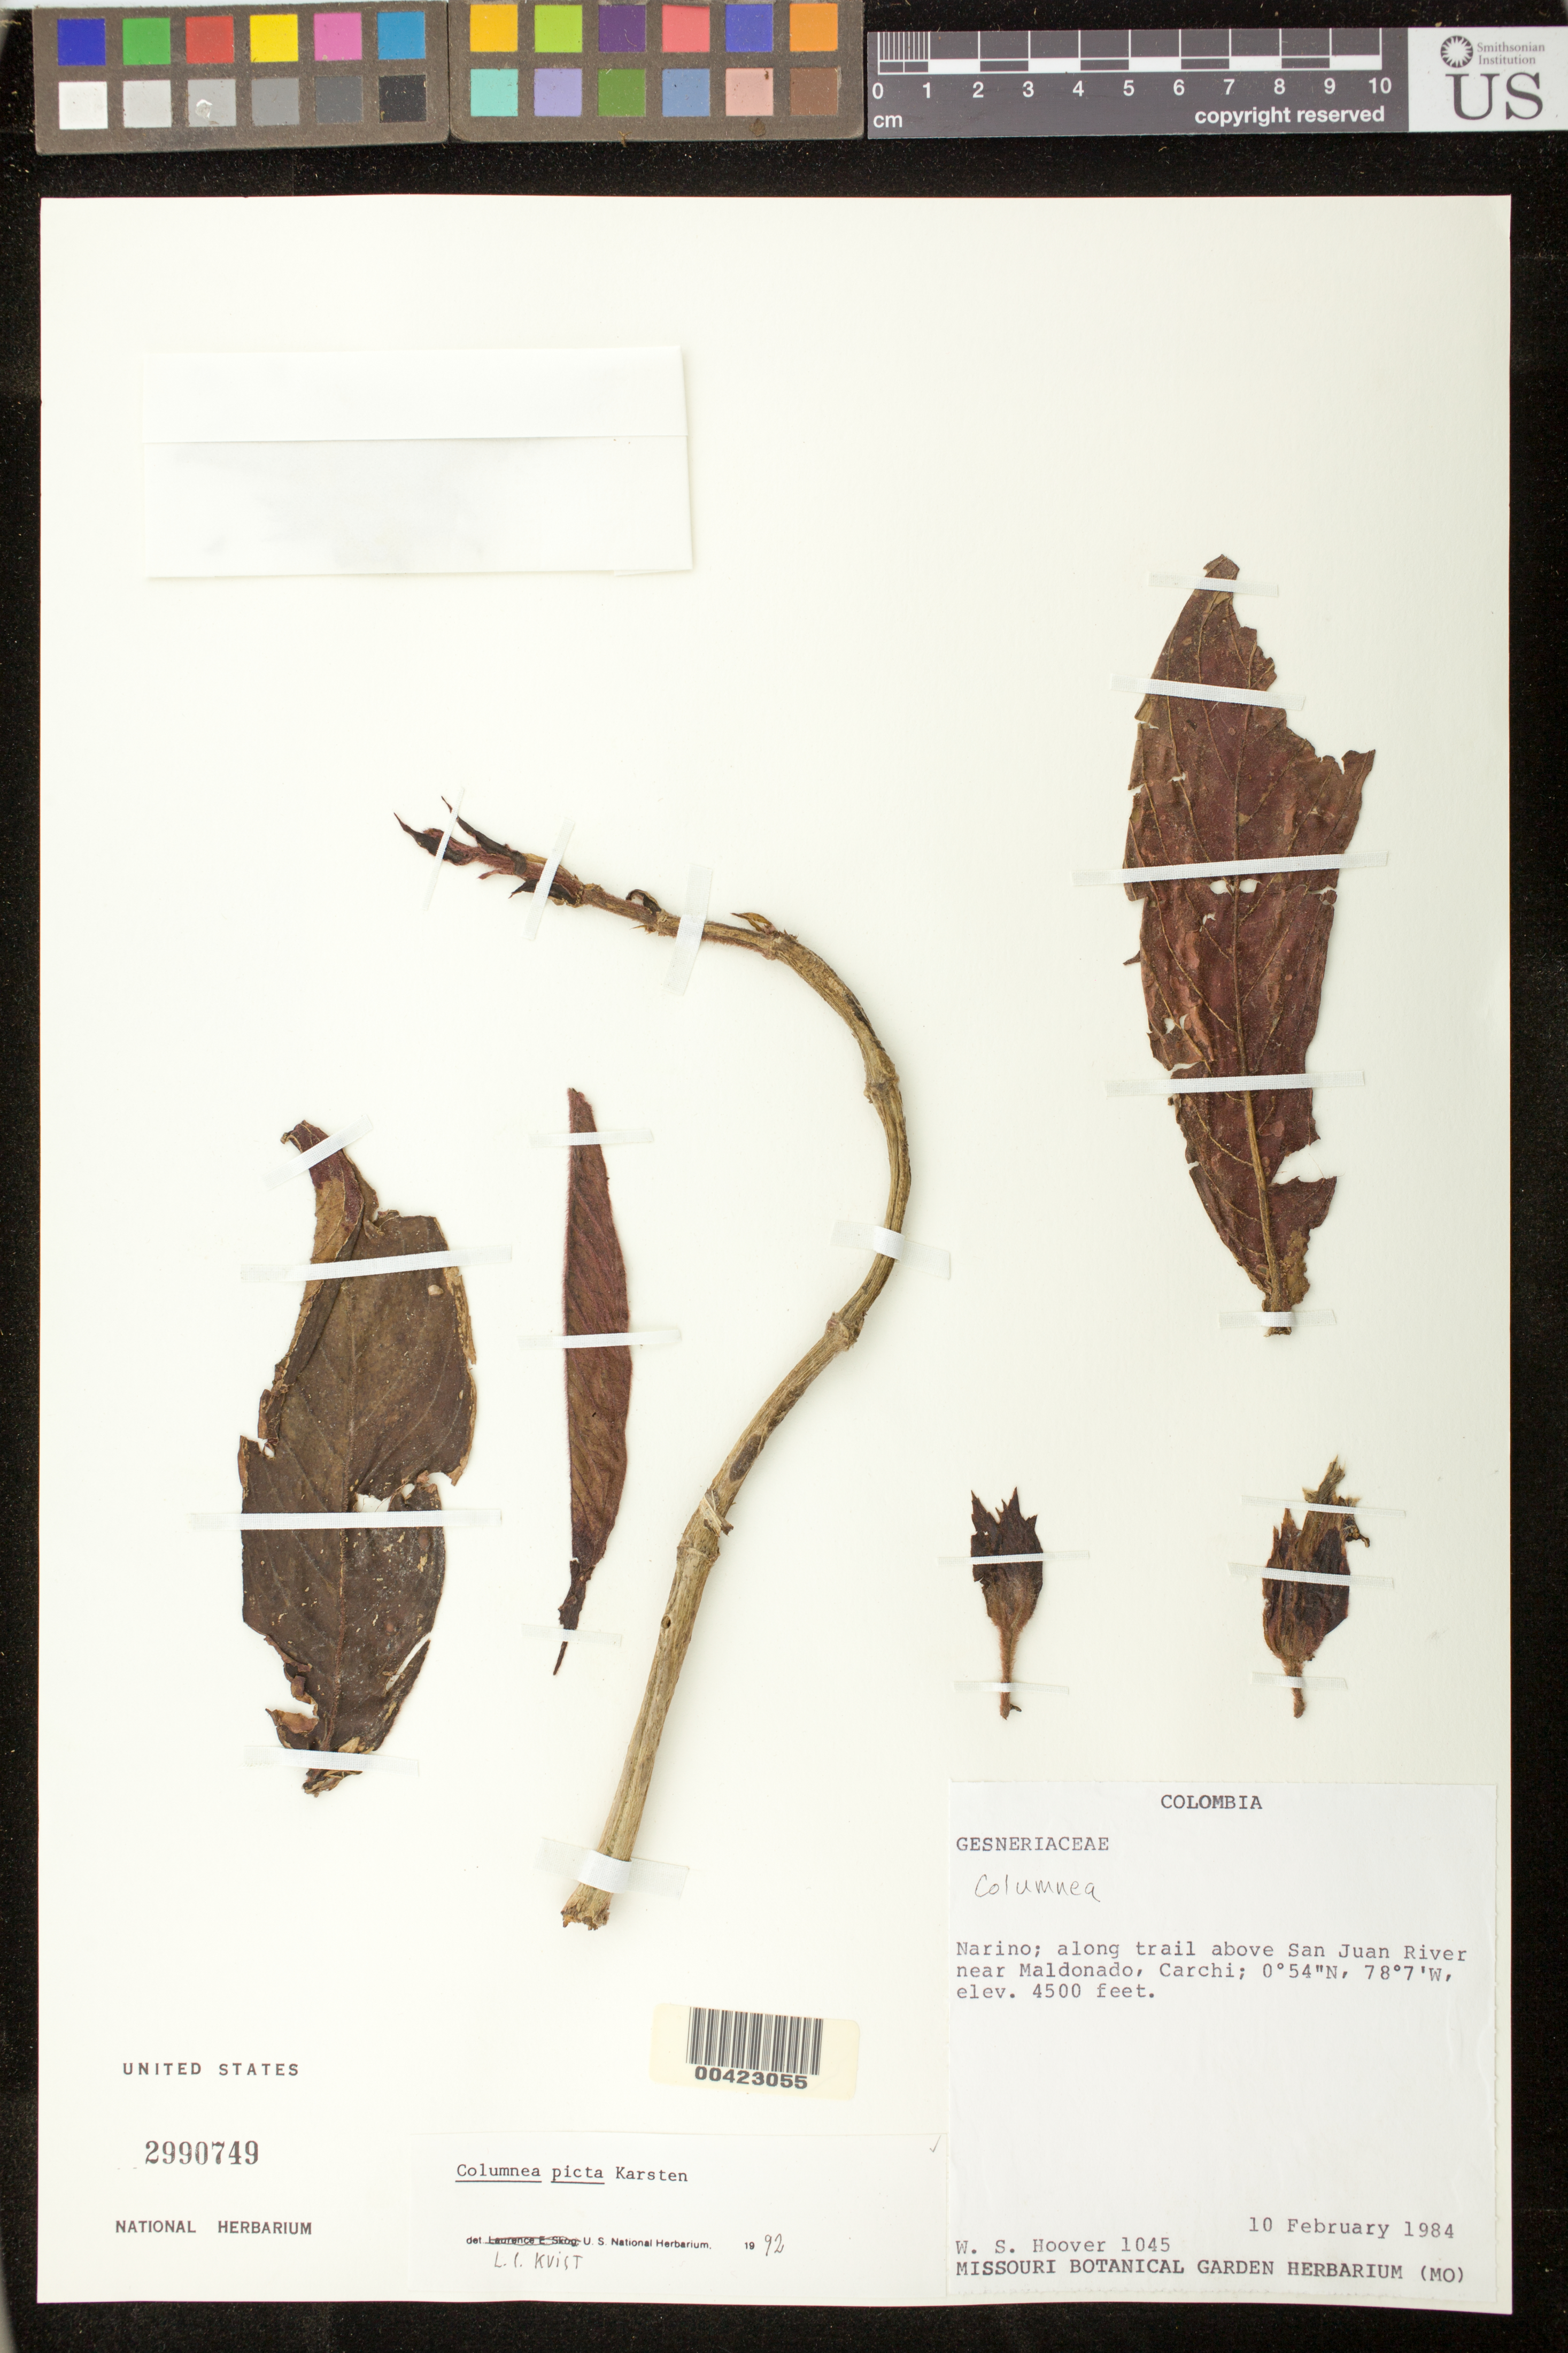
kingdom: Plantae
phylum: Tracheophyta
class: Magnoliopsida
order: Lamiales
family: Gesneriaceae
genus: Columnea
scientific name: Columnea karsteniana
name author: Singh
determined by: Skog, Laurence E.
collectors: W. S. Hoover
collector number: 1045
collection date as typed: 10 Feb 1984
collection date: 1984-02-10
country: Colombia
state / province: Nariño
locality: Near Maldonado, Carchi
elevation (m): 1372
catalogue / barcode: US 2990749